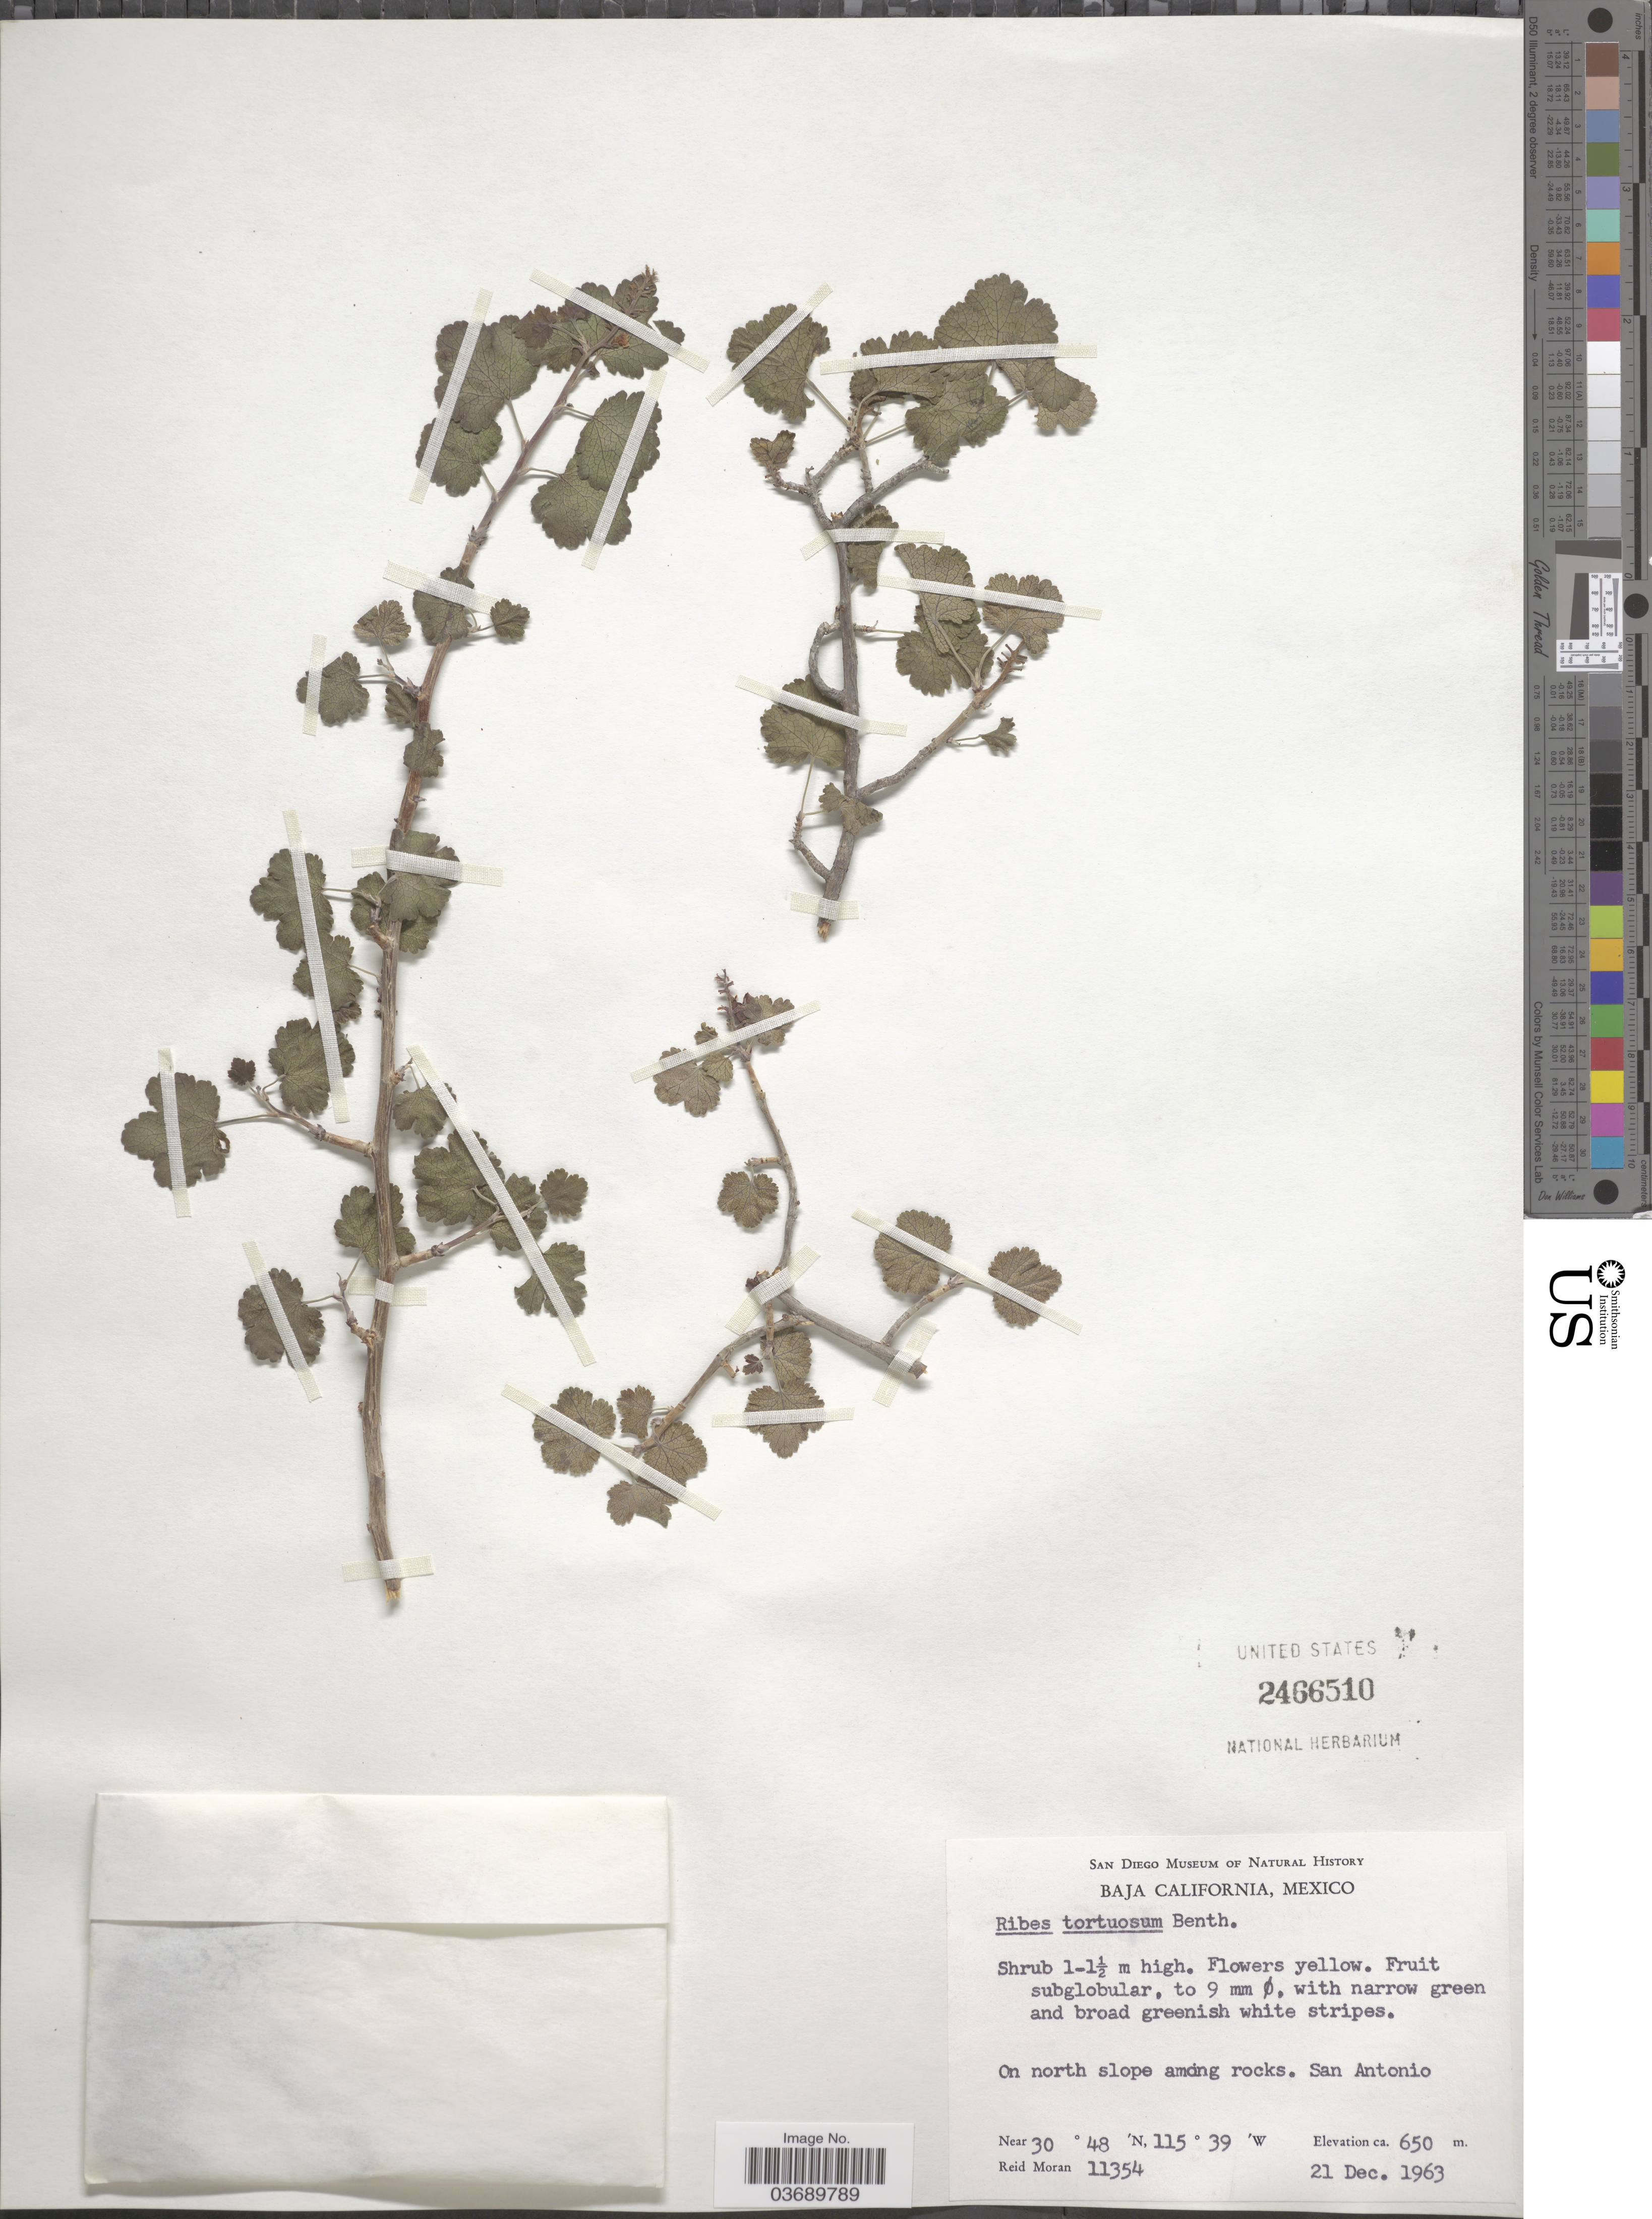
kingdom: Plantae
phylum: Tracheophyta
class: Magnoliopsida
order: Saxifragales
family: Grossulariaceae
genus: Ribes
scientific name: Ribes tortuosum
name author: Benth.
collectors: R. Moran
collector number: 11354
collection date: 1963-12-21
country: Mexico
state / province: Baja California Norte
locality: San Antonio.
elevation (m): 650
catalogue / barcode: US 2466510